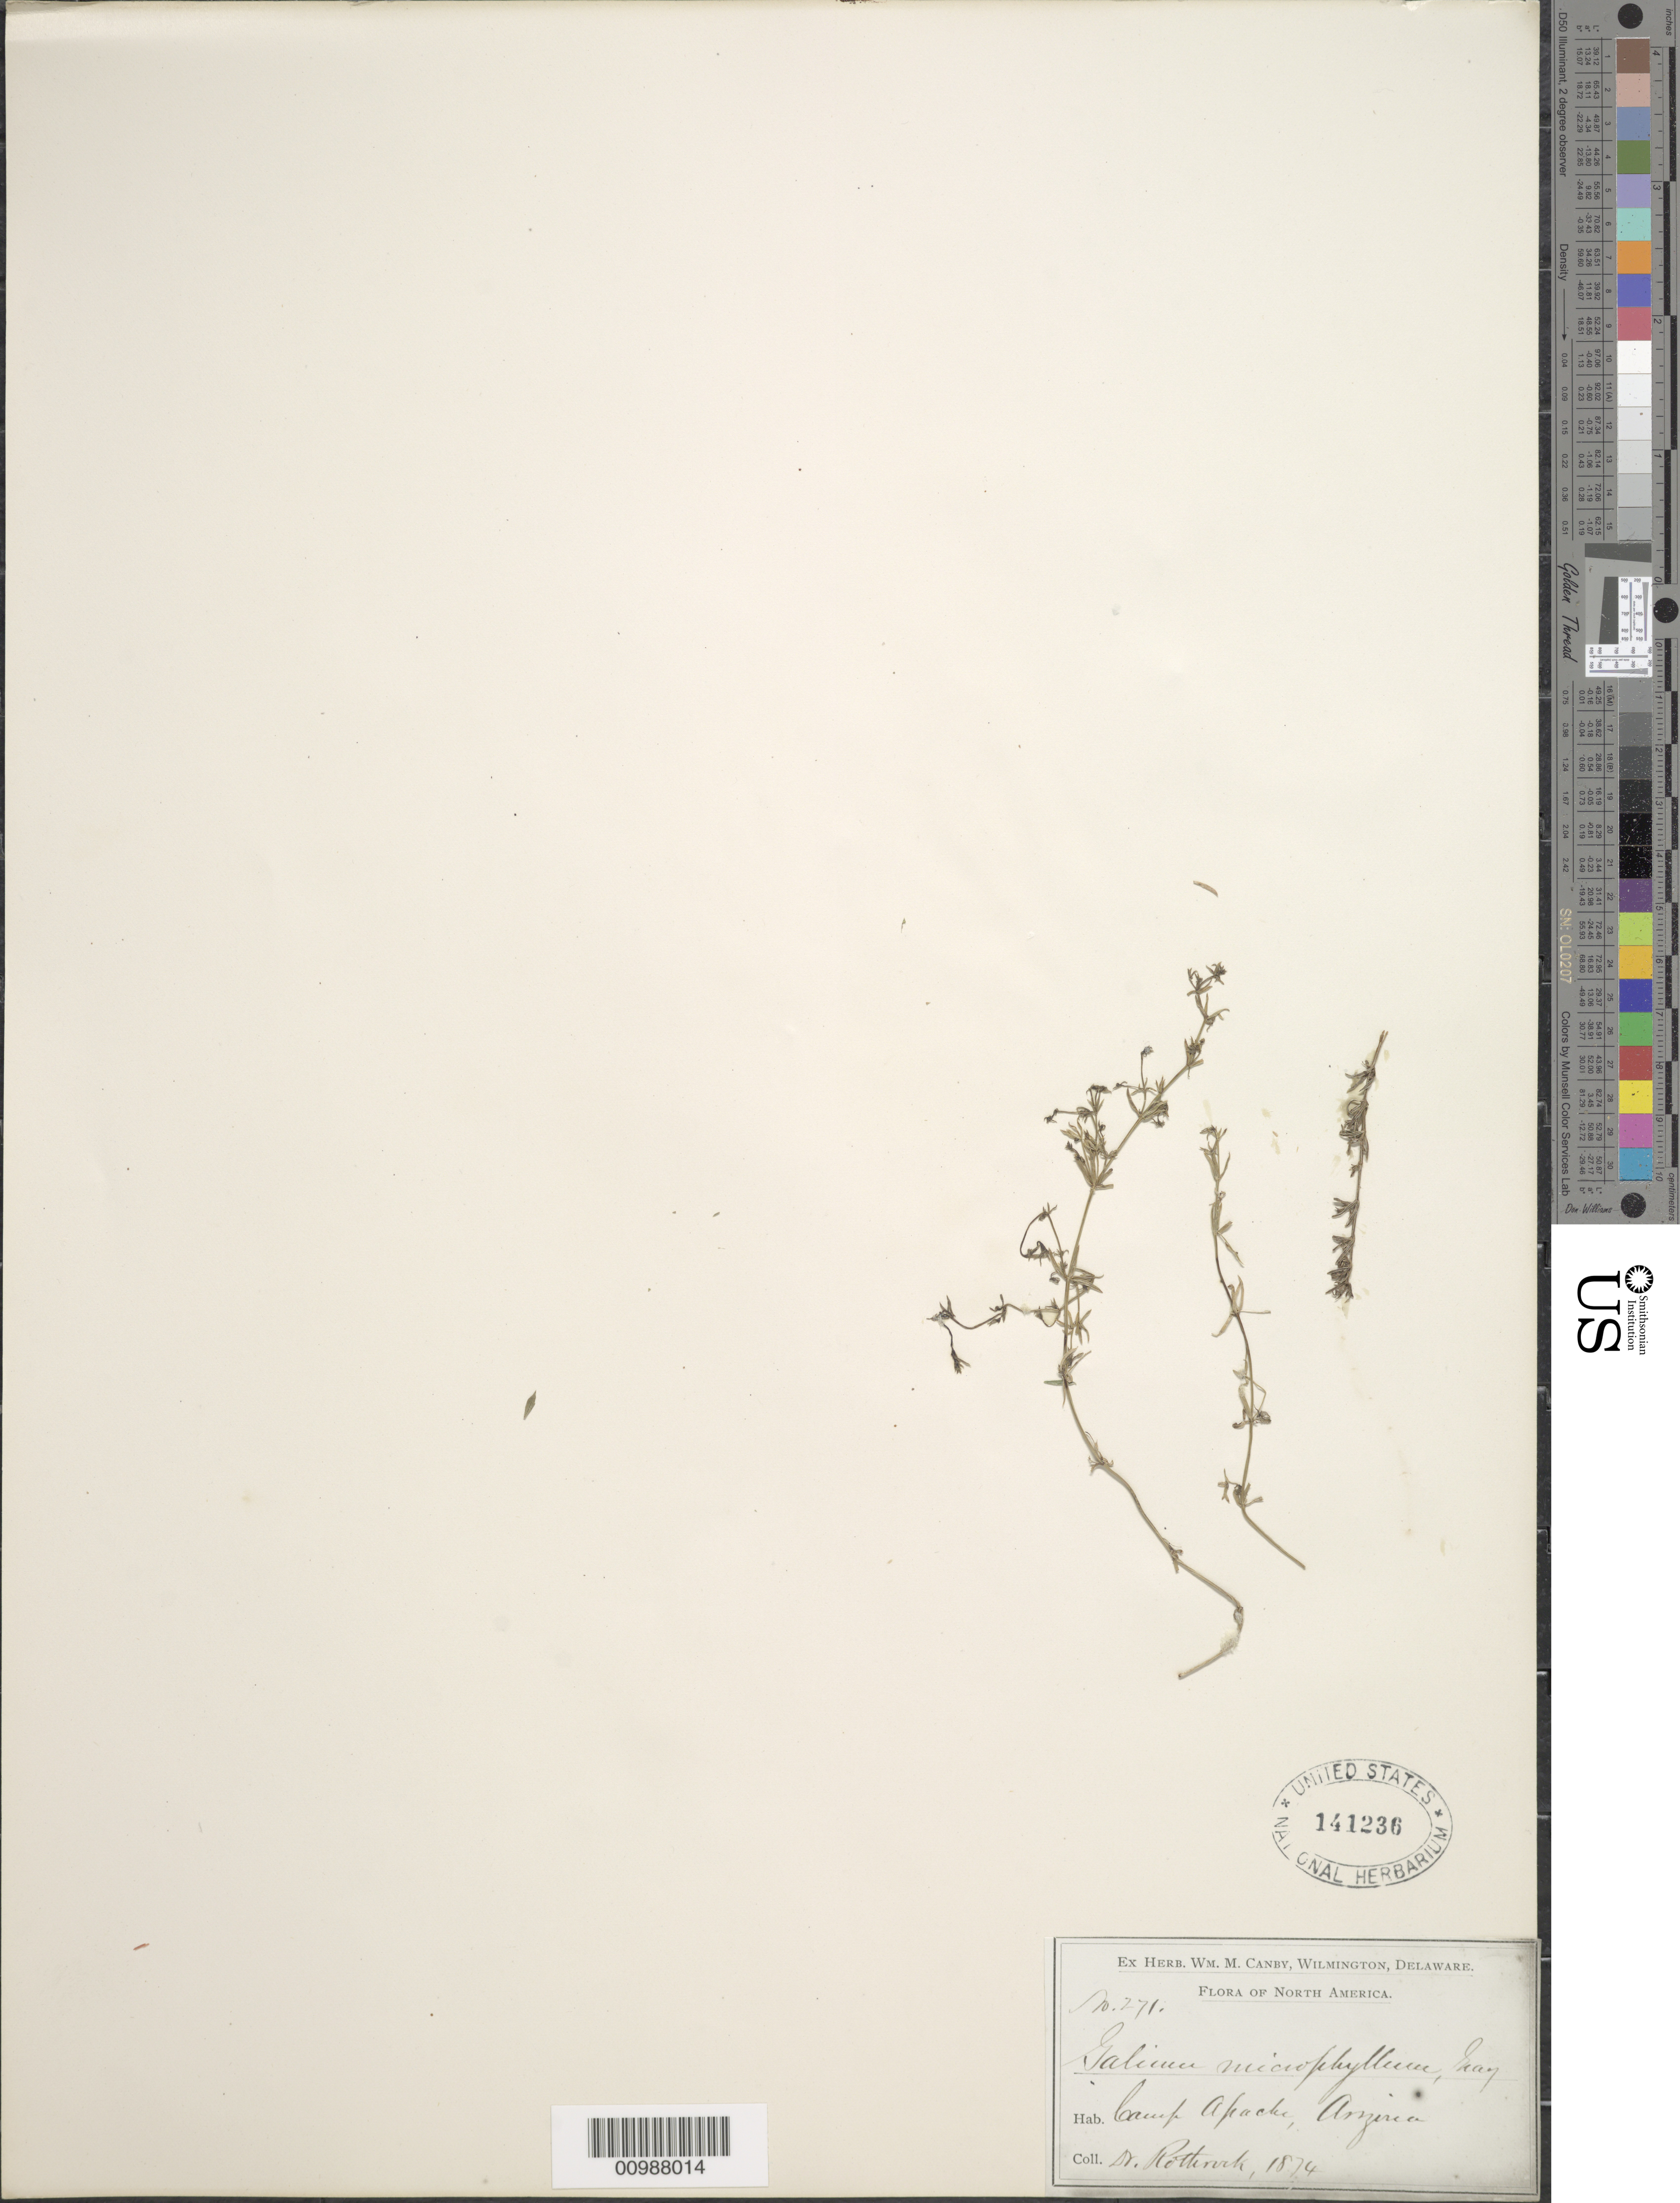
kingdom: Plantae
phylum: Tracheophyta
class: Magnoliopsida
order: Gentianales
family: Rubiaceae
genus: Galium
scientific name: Galium microphyllum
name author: A. Gray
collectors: J. T. Rothrock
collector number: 271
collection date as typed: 1874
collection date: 1874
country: United States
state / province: Arizona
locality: Camp Apache.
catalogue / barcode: US 141236